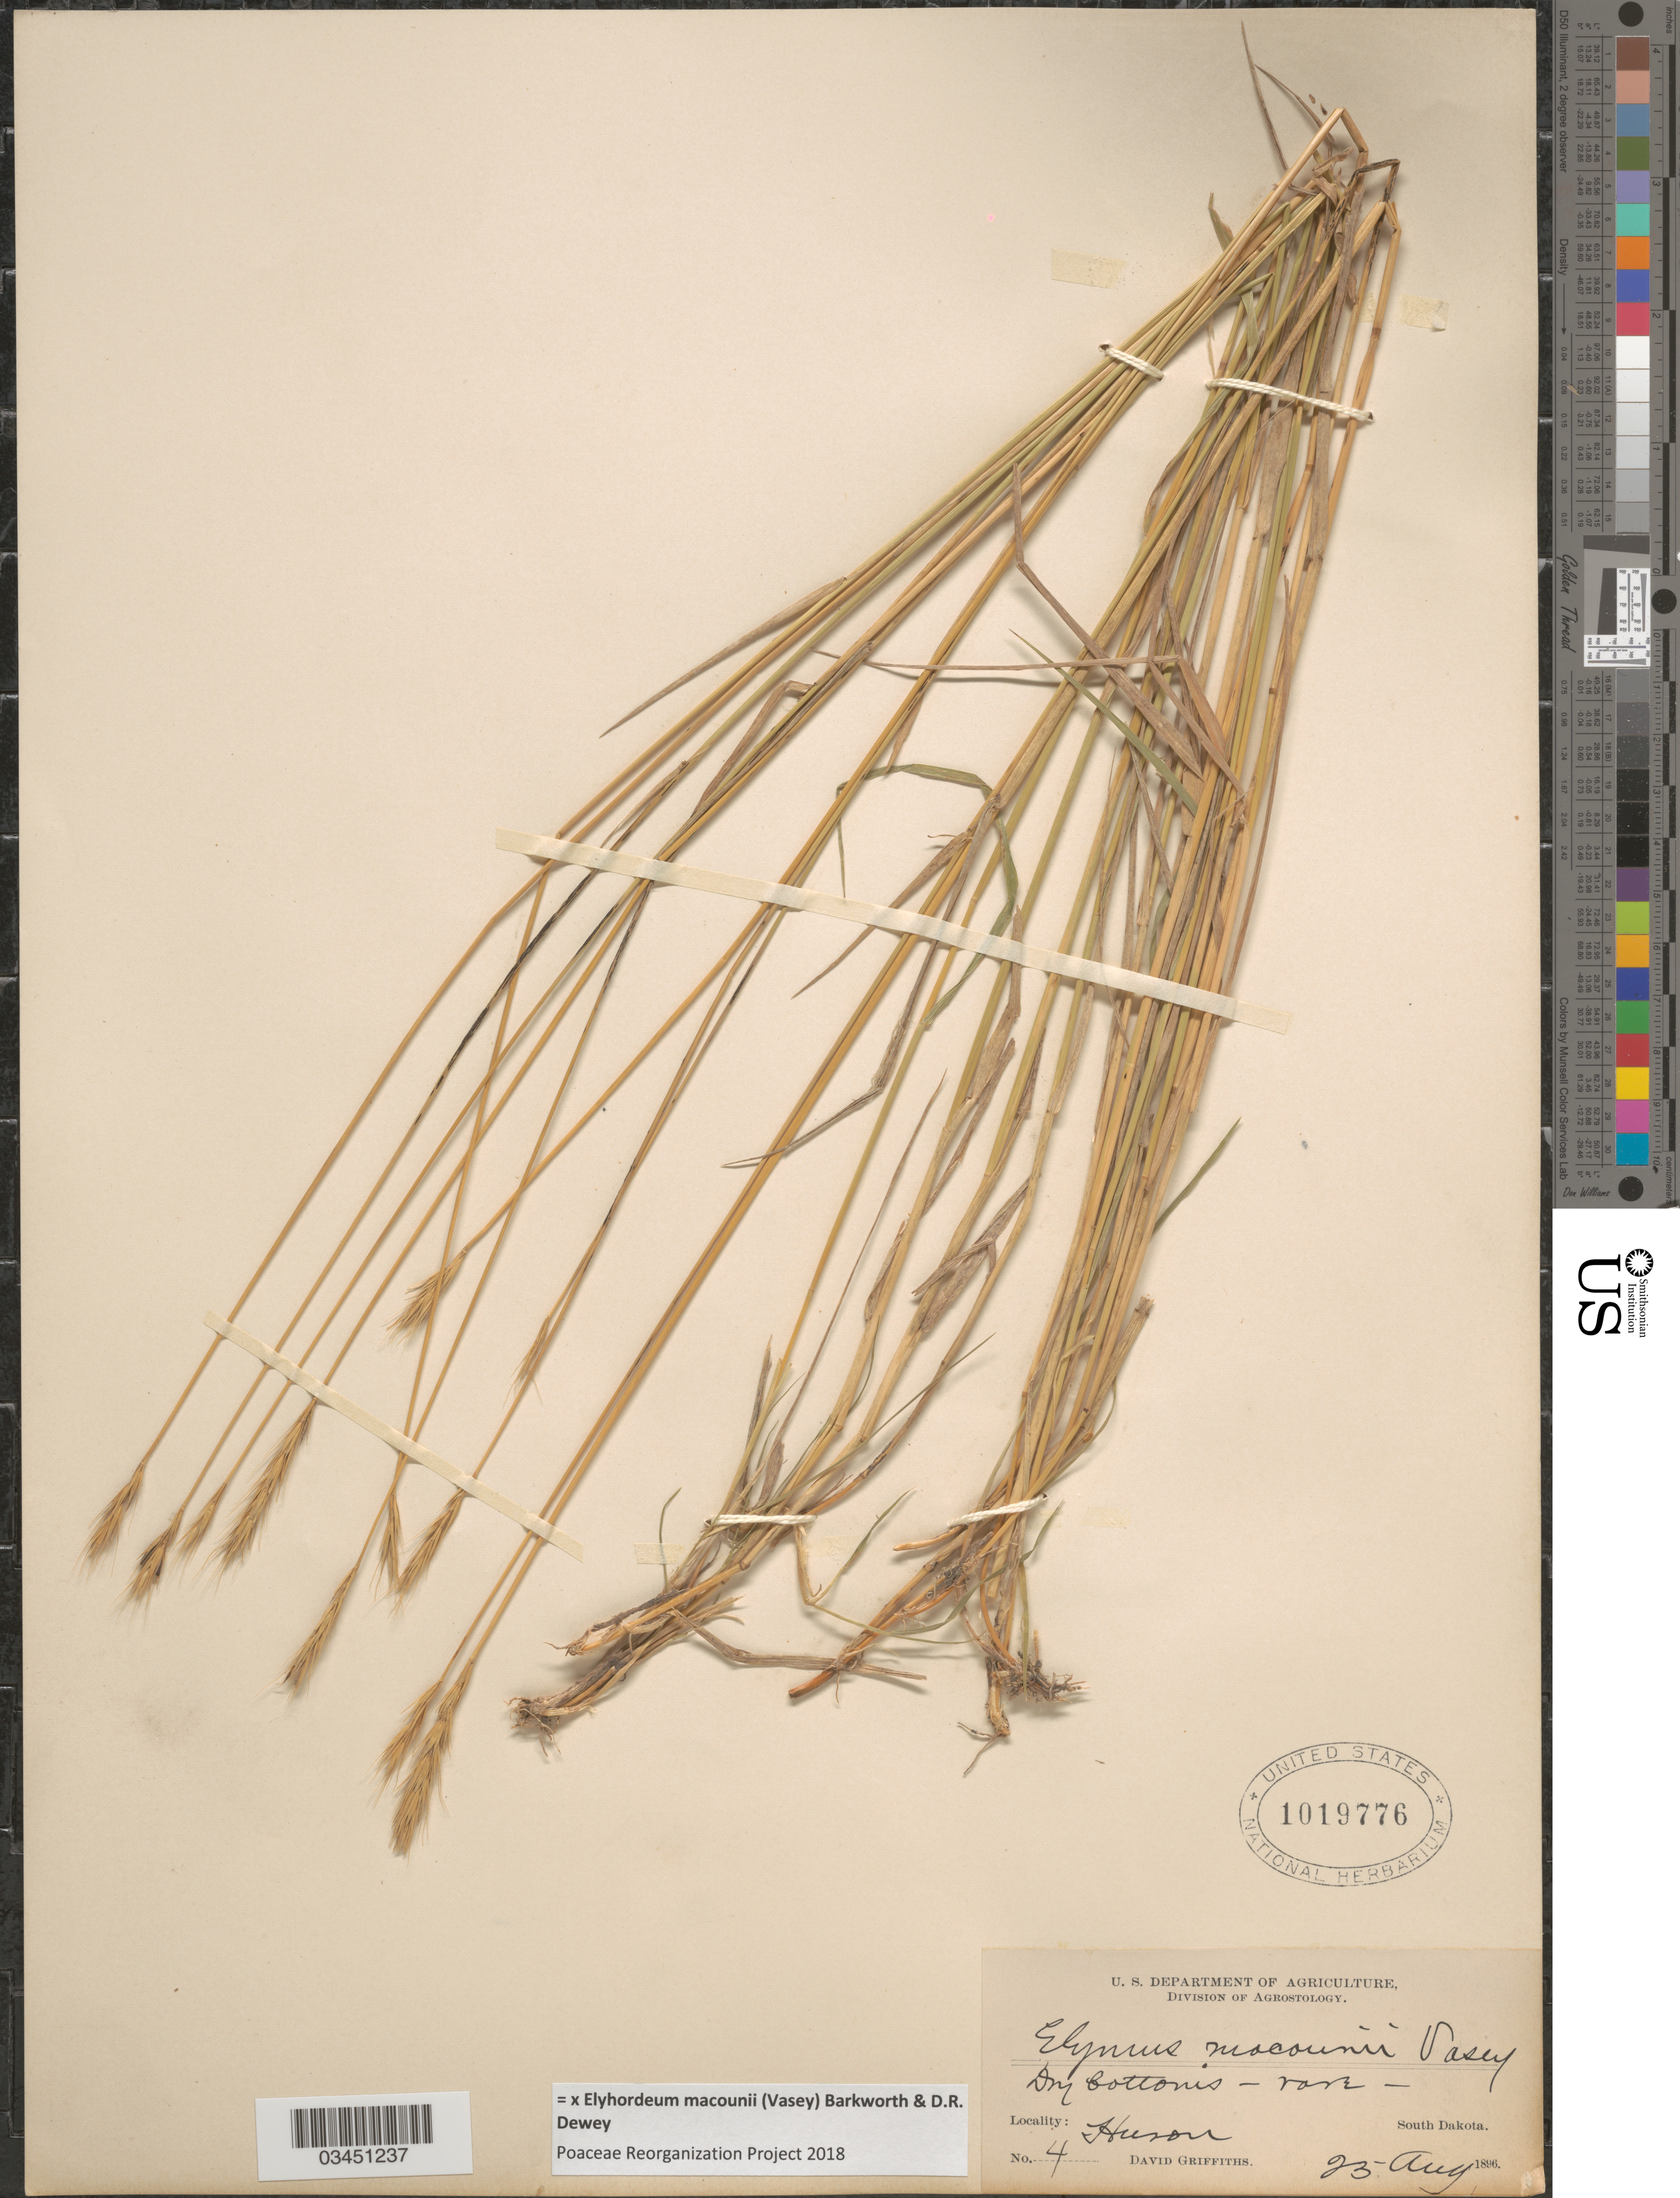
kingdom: Plantae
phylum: Tracheophyta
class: Liliopsida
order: Poales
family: Poaceae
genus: Elyhordeum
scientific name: x Elyhordeum macounii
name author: (Vasey) Barkworth & Dewey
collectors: D. Griffiths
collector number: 4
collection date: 1896-08-25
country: United States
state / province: South Dakota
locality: Huron.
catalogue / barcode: US 1019776